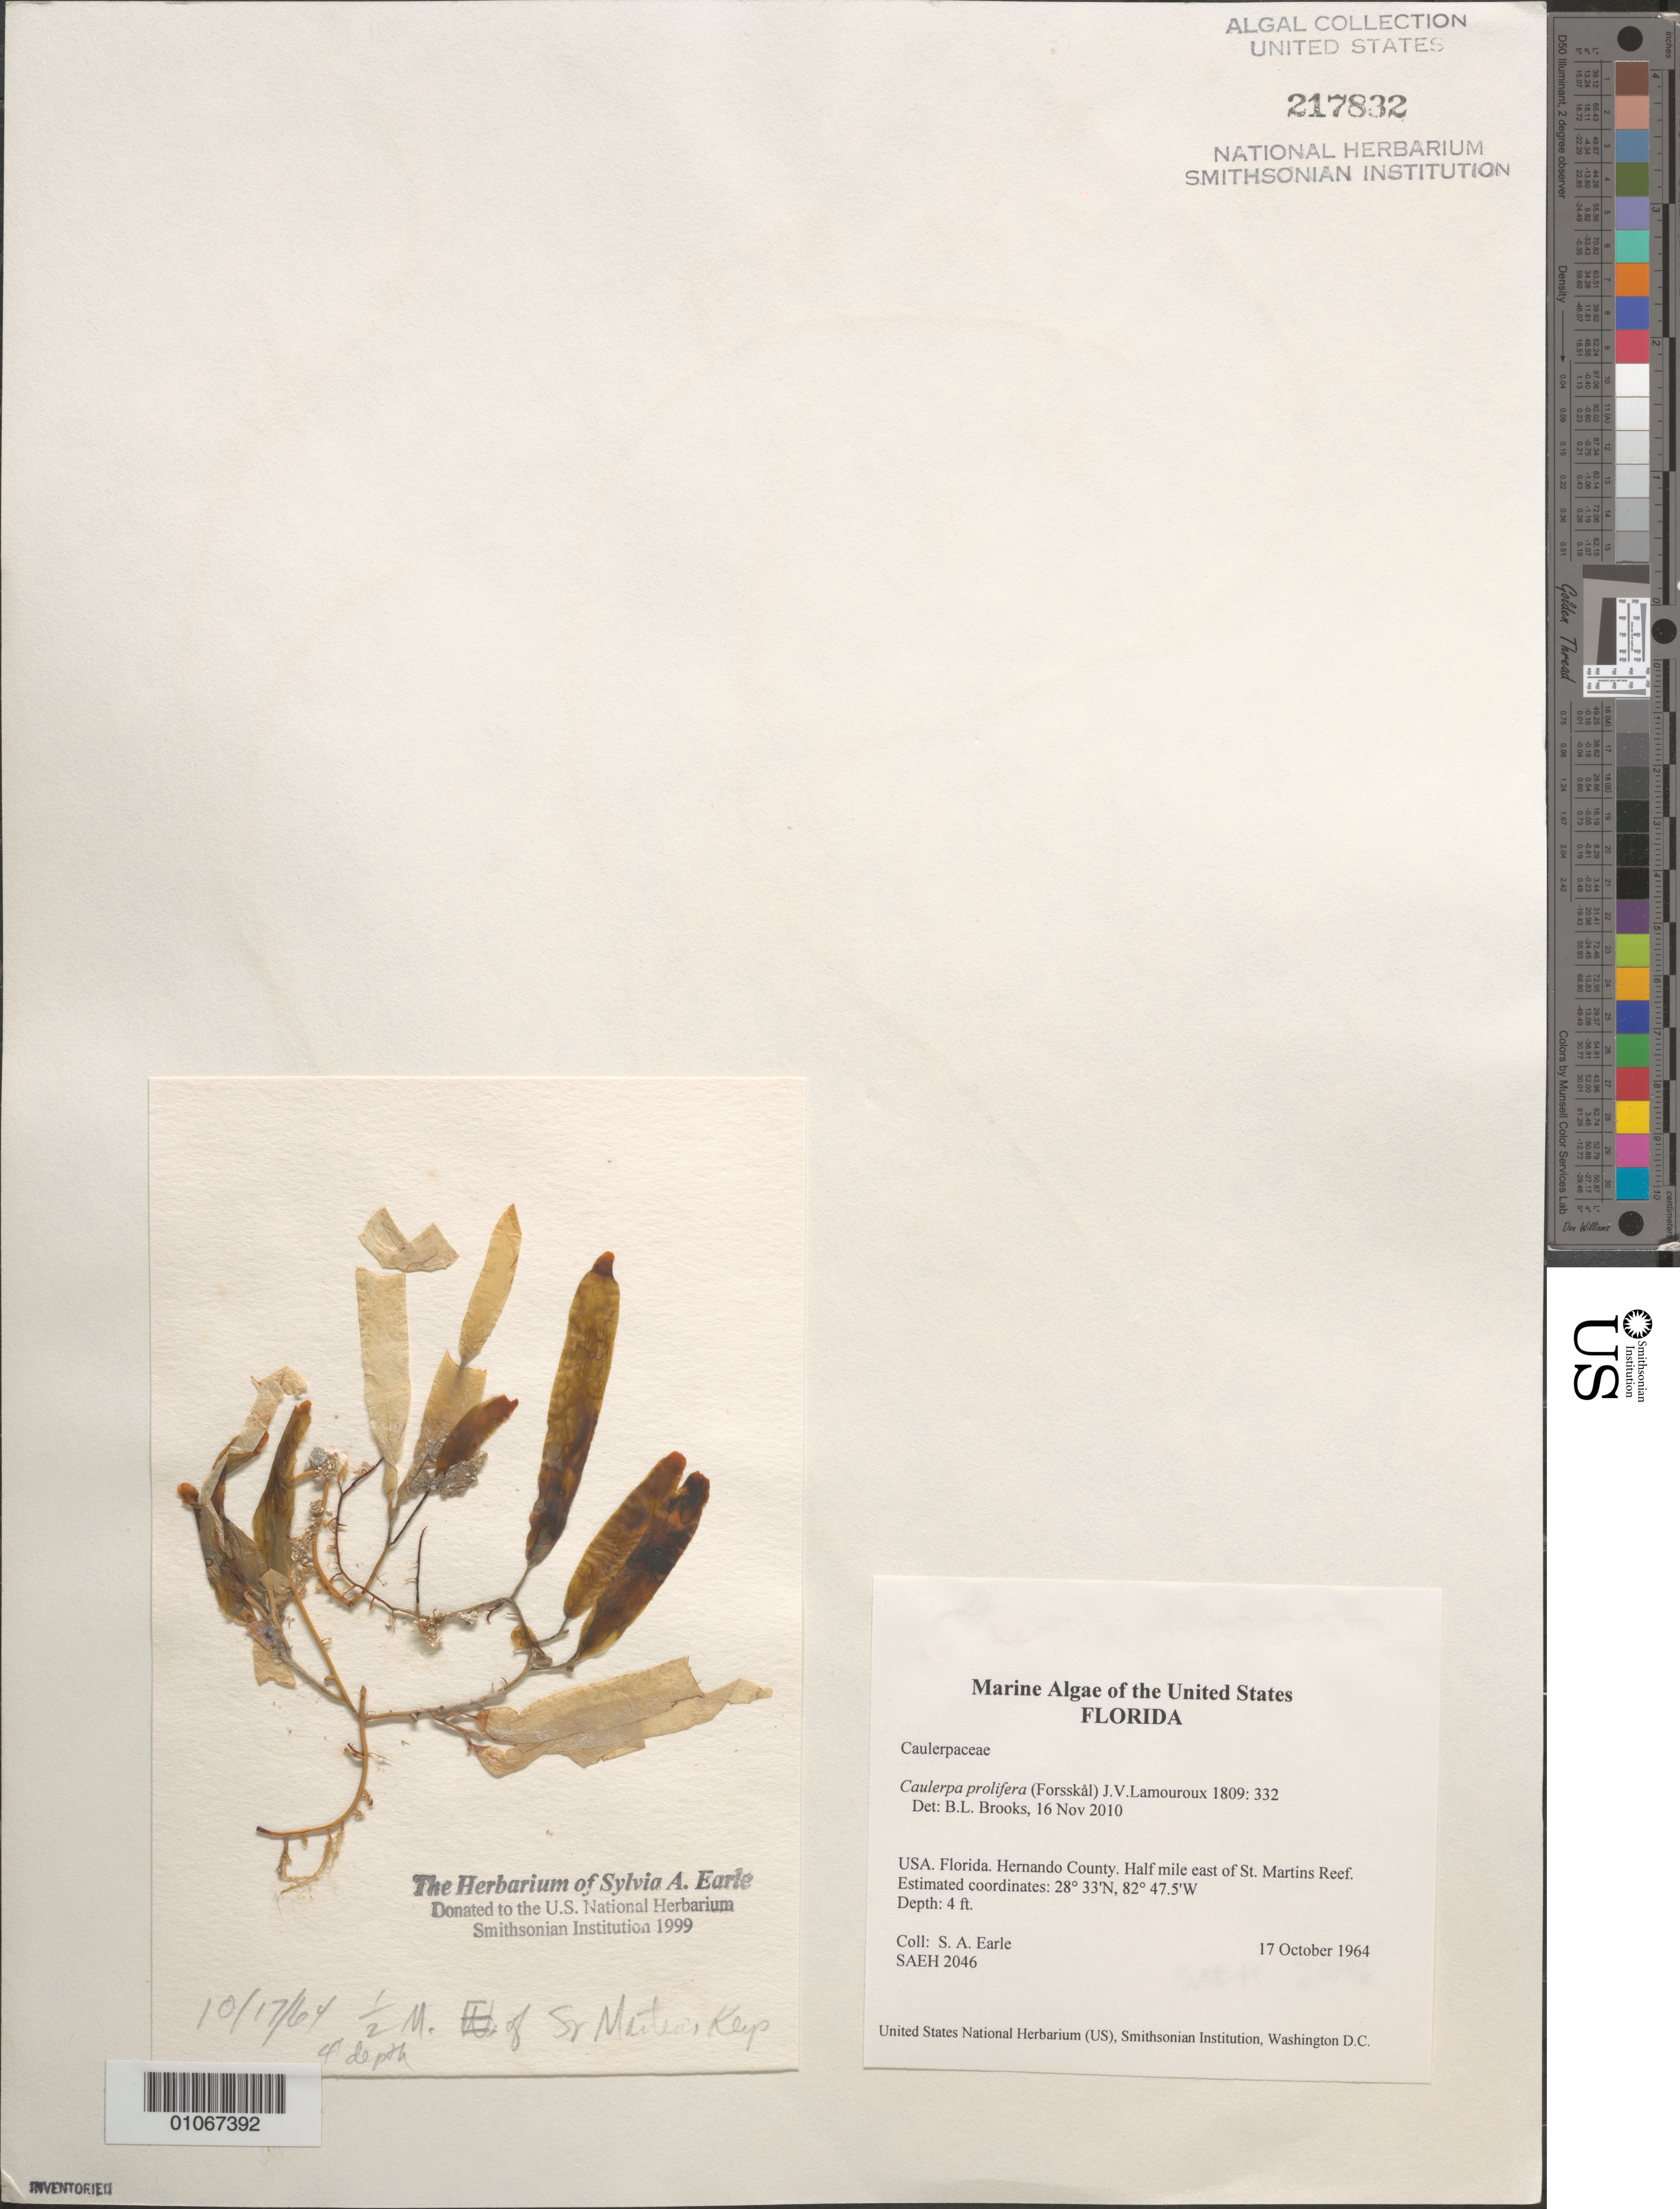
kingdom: Plantae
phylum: Chlorophyta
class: Ulvophyceae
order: Bryopsidales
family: Caulerpaceae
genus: Caulerpa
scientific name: Caulerpa prolifera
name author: (Forssk.) J.V.Lamouroux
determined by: Brooks, B. L., (BOT), Smithsonian Institution - National Museum of Natural History (UNITED STATES)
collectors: S. A. Earle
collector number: SAEH 2046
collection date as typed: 17 Oct 1964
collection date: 1964-10-17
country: United States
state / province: Florida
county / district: Hernando County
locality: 1/2 mile east of St. Martins Reef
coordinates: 28 33'N, 82 47.5'W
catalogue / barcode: US 217832